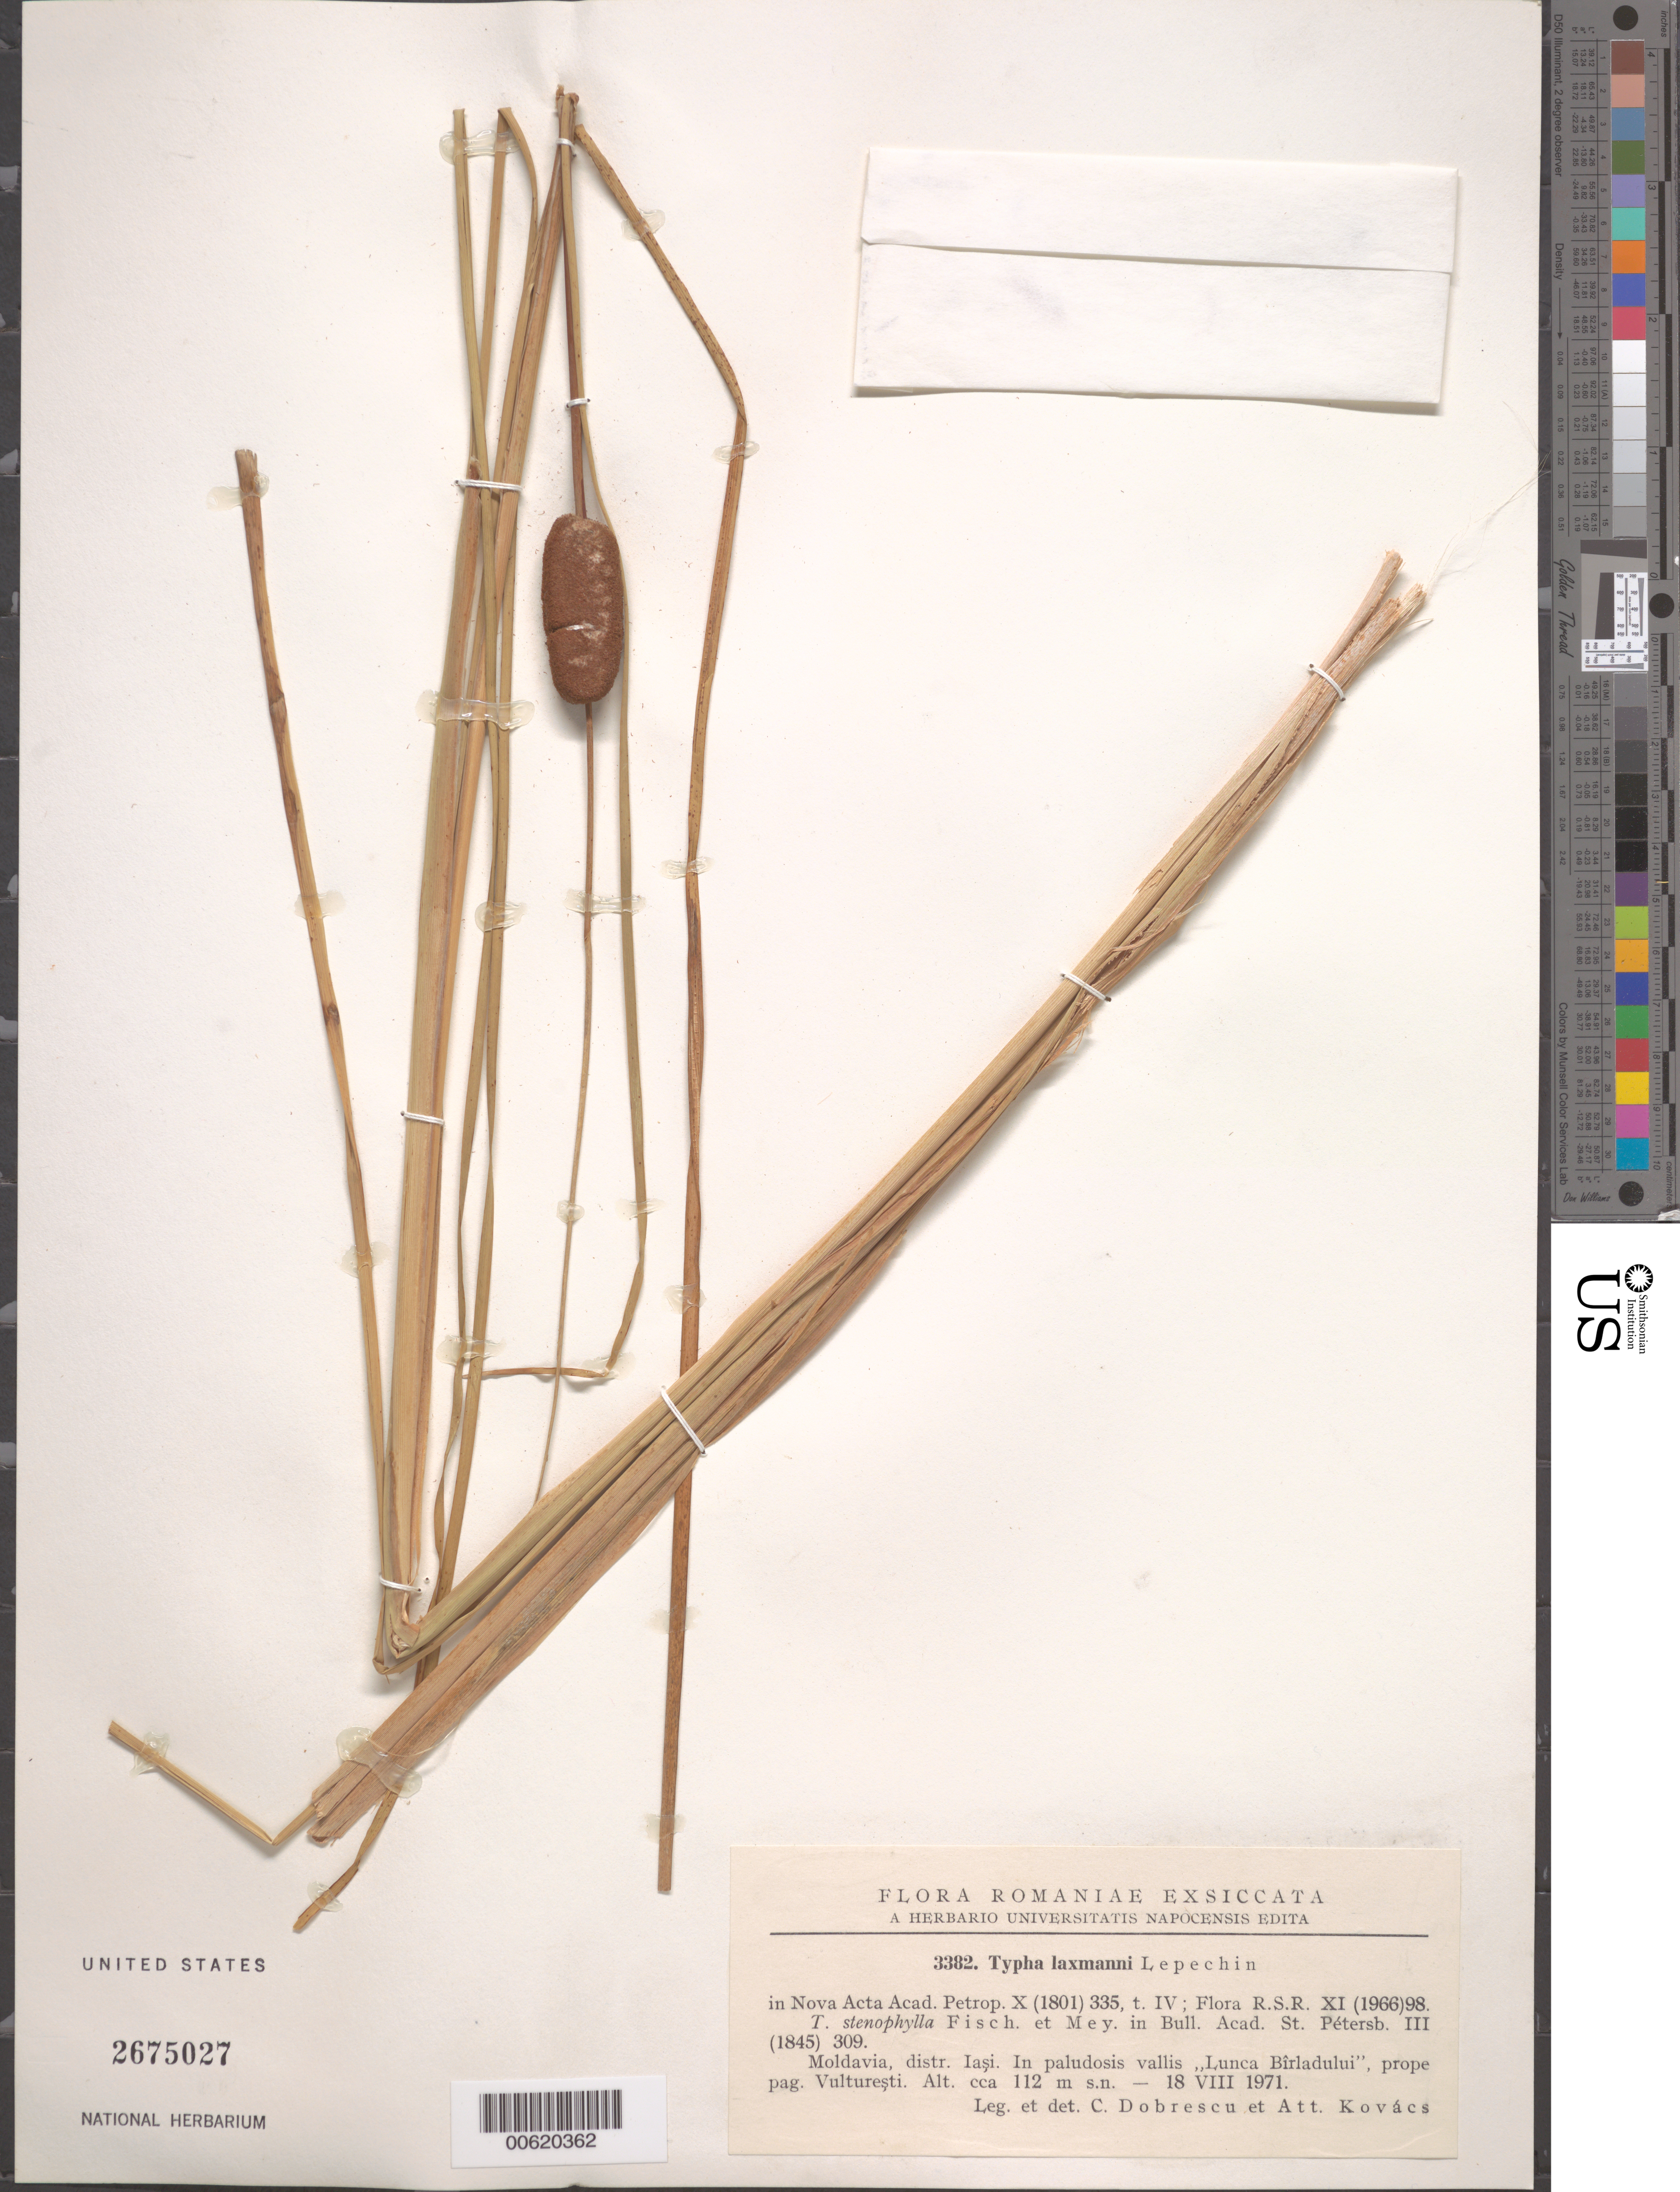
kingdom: Plantae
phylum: Tracheophyta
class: Liliopsida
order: Poales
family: Typhaceae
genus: Typha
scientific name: Typha laxmannii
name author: Lepech.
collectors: C. Cobrescu & A. Kovacs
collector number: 3382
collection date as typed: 18 Aug 1971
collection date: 1971-08-18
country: Romania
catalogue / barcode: US 2675027